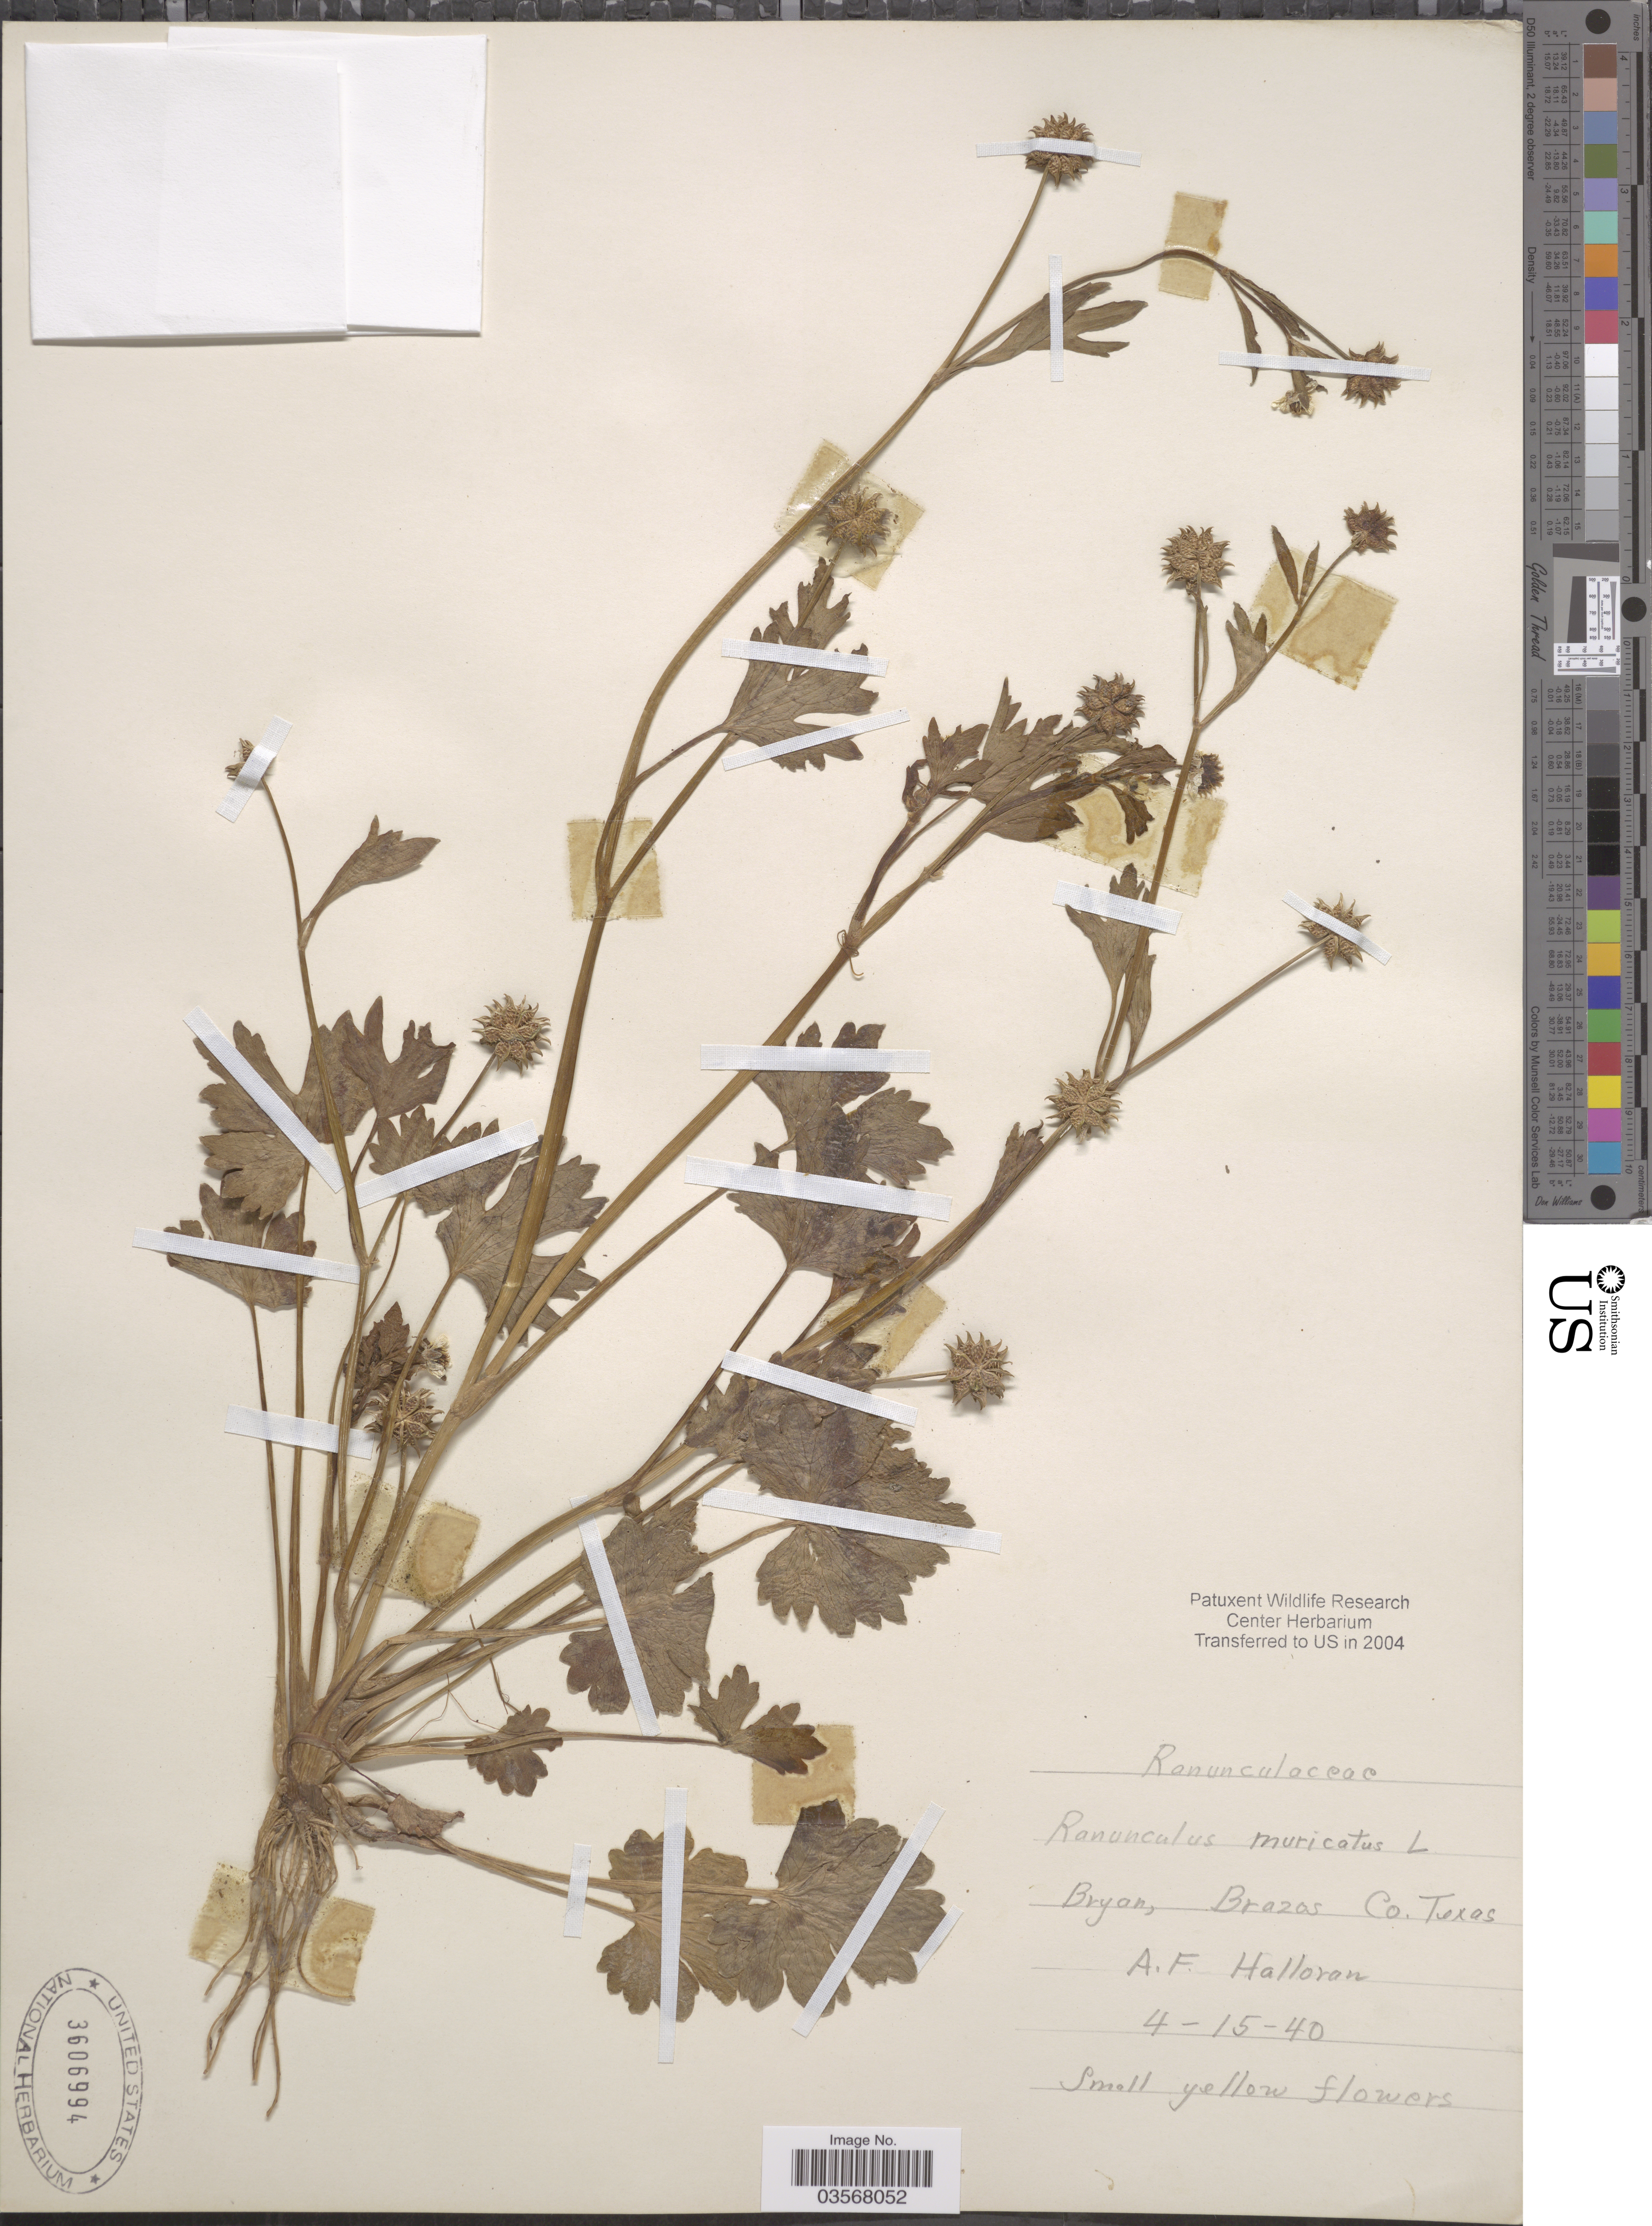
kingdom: Plantae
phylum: Tracheophyta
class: Magnoliopsida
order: Ranunculales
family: Ranunculaceae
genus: Ranunculus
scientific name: Ranunculus muricatus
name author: L.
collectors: A. Halloran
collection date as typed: Transcribed d/m/y: 15/4/40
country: United States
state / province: Texas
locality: Bryan, Brazas Co.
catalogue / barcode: US 3606994